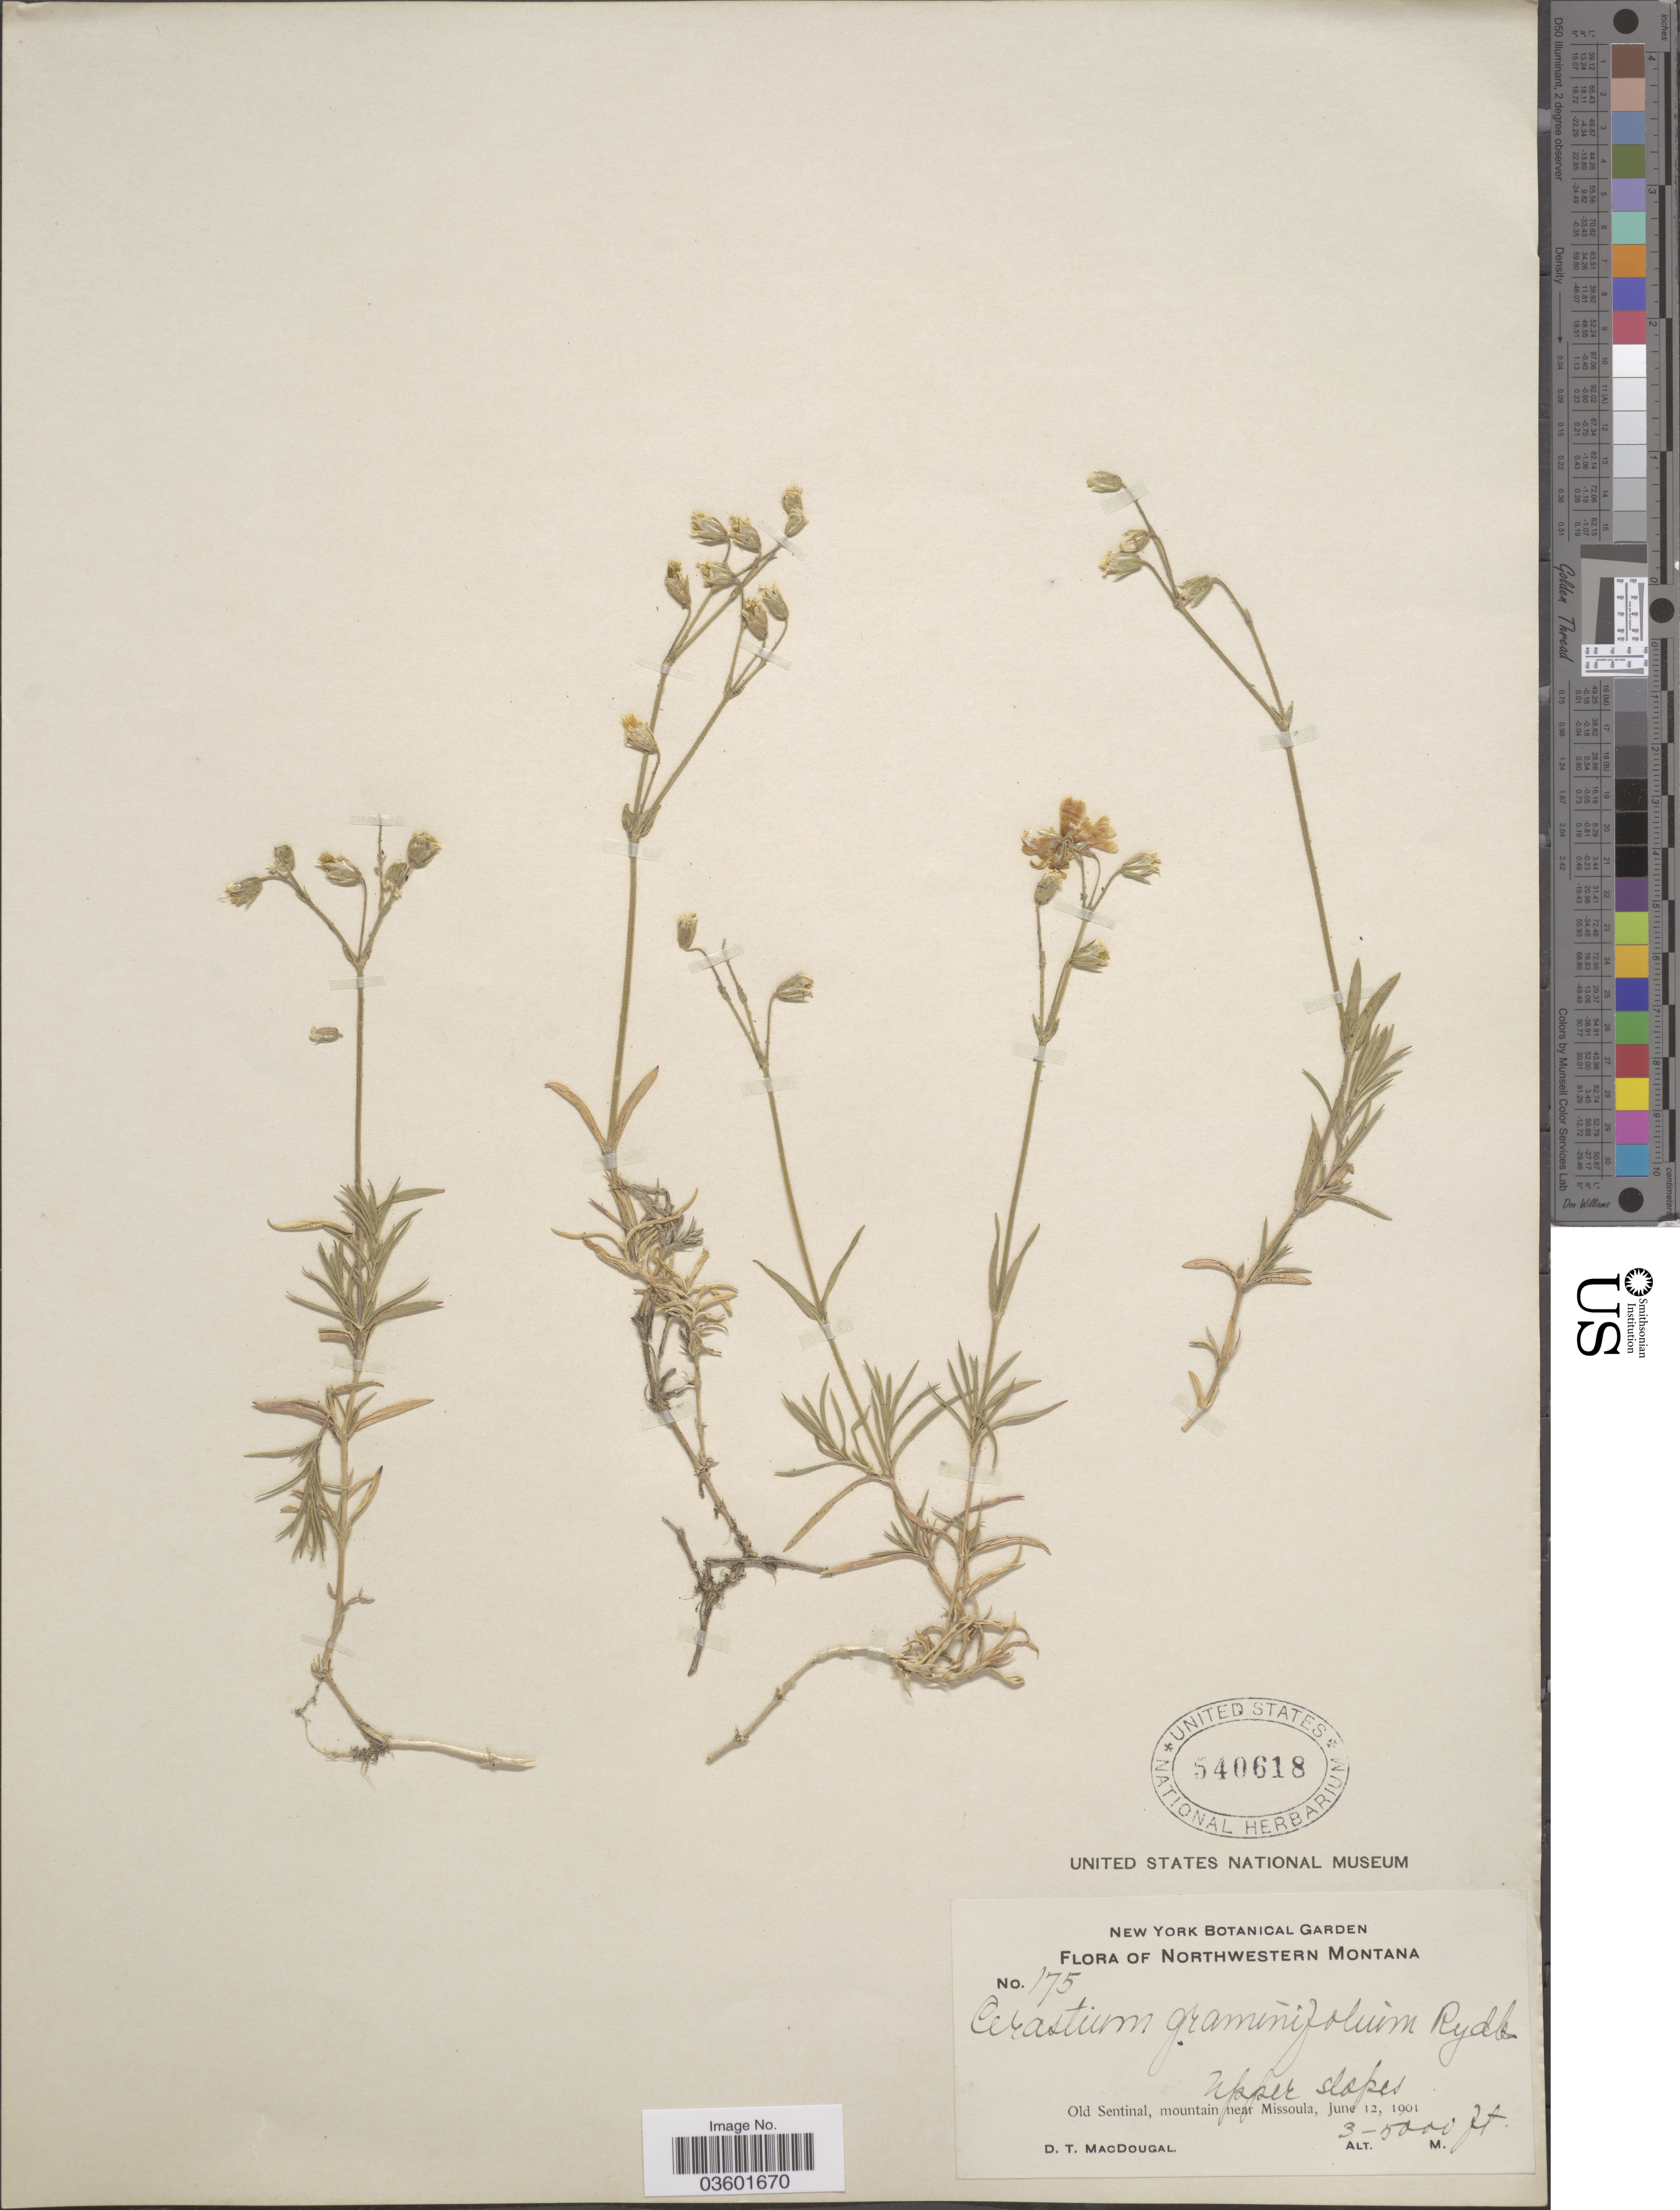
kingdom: Plantae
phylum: Tracheophyta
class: Magnoliopsida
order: Caryophyllales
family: Caryophyllaceae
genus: Cerastium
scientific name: Cerastium graminifolium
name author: Rydb.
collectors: D. T. MacDougal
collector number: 175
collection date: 1901-06-12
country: United States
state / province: Montana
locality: Northwestern Montana. Upper slopes. Old Sentinal, mountain near Missoula.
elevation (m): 914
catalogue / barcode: US 540618